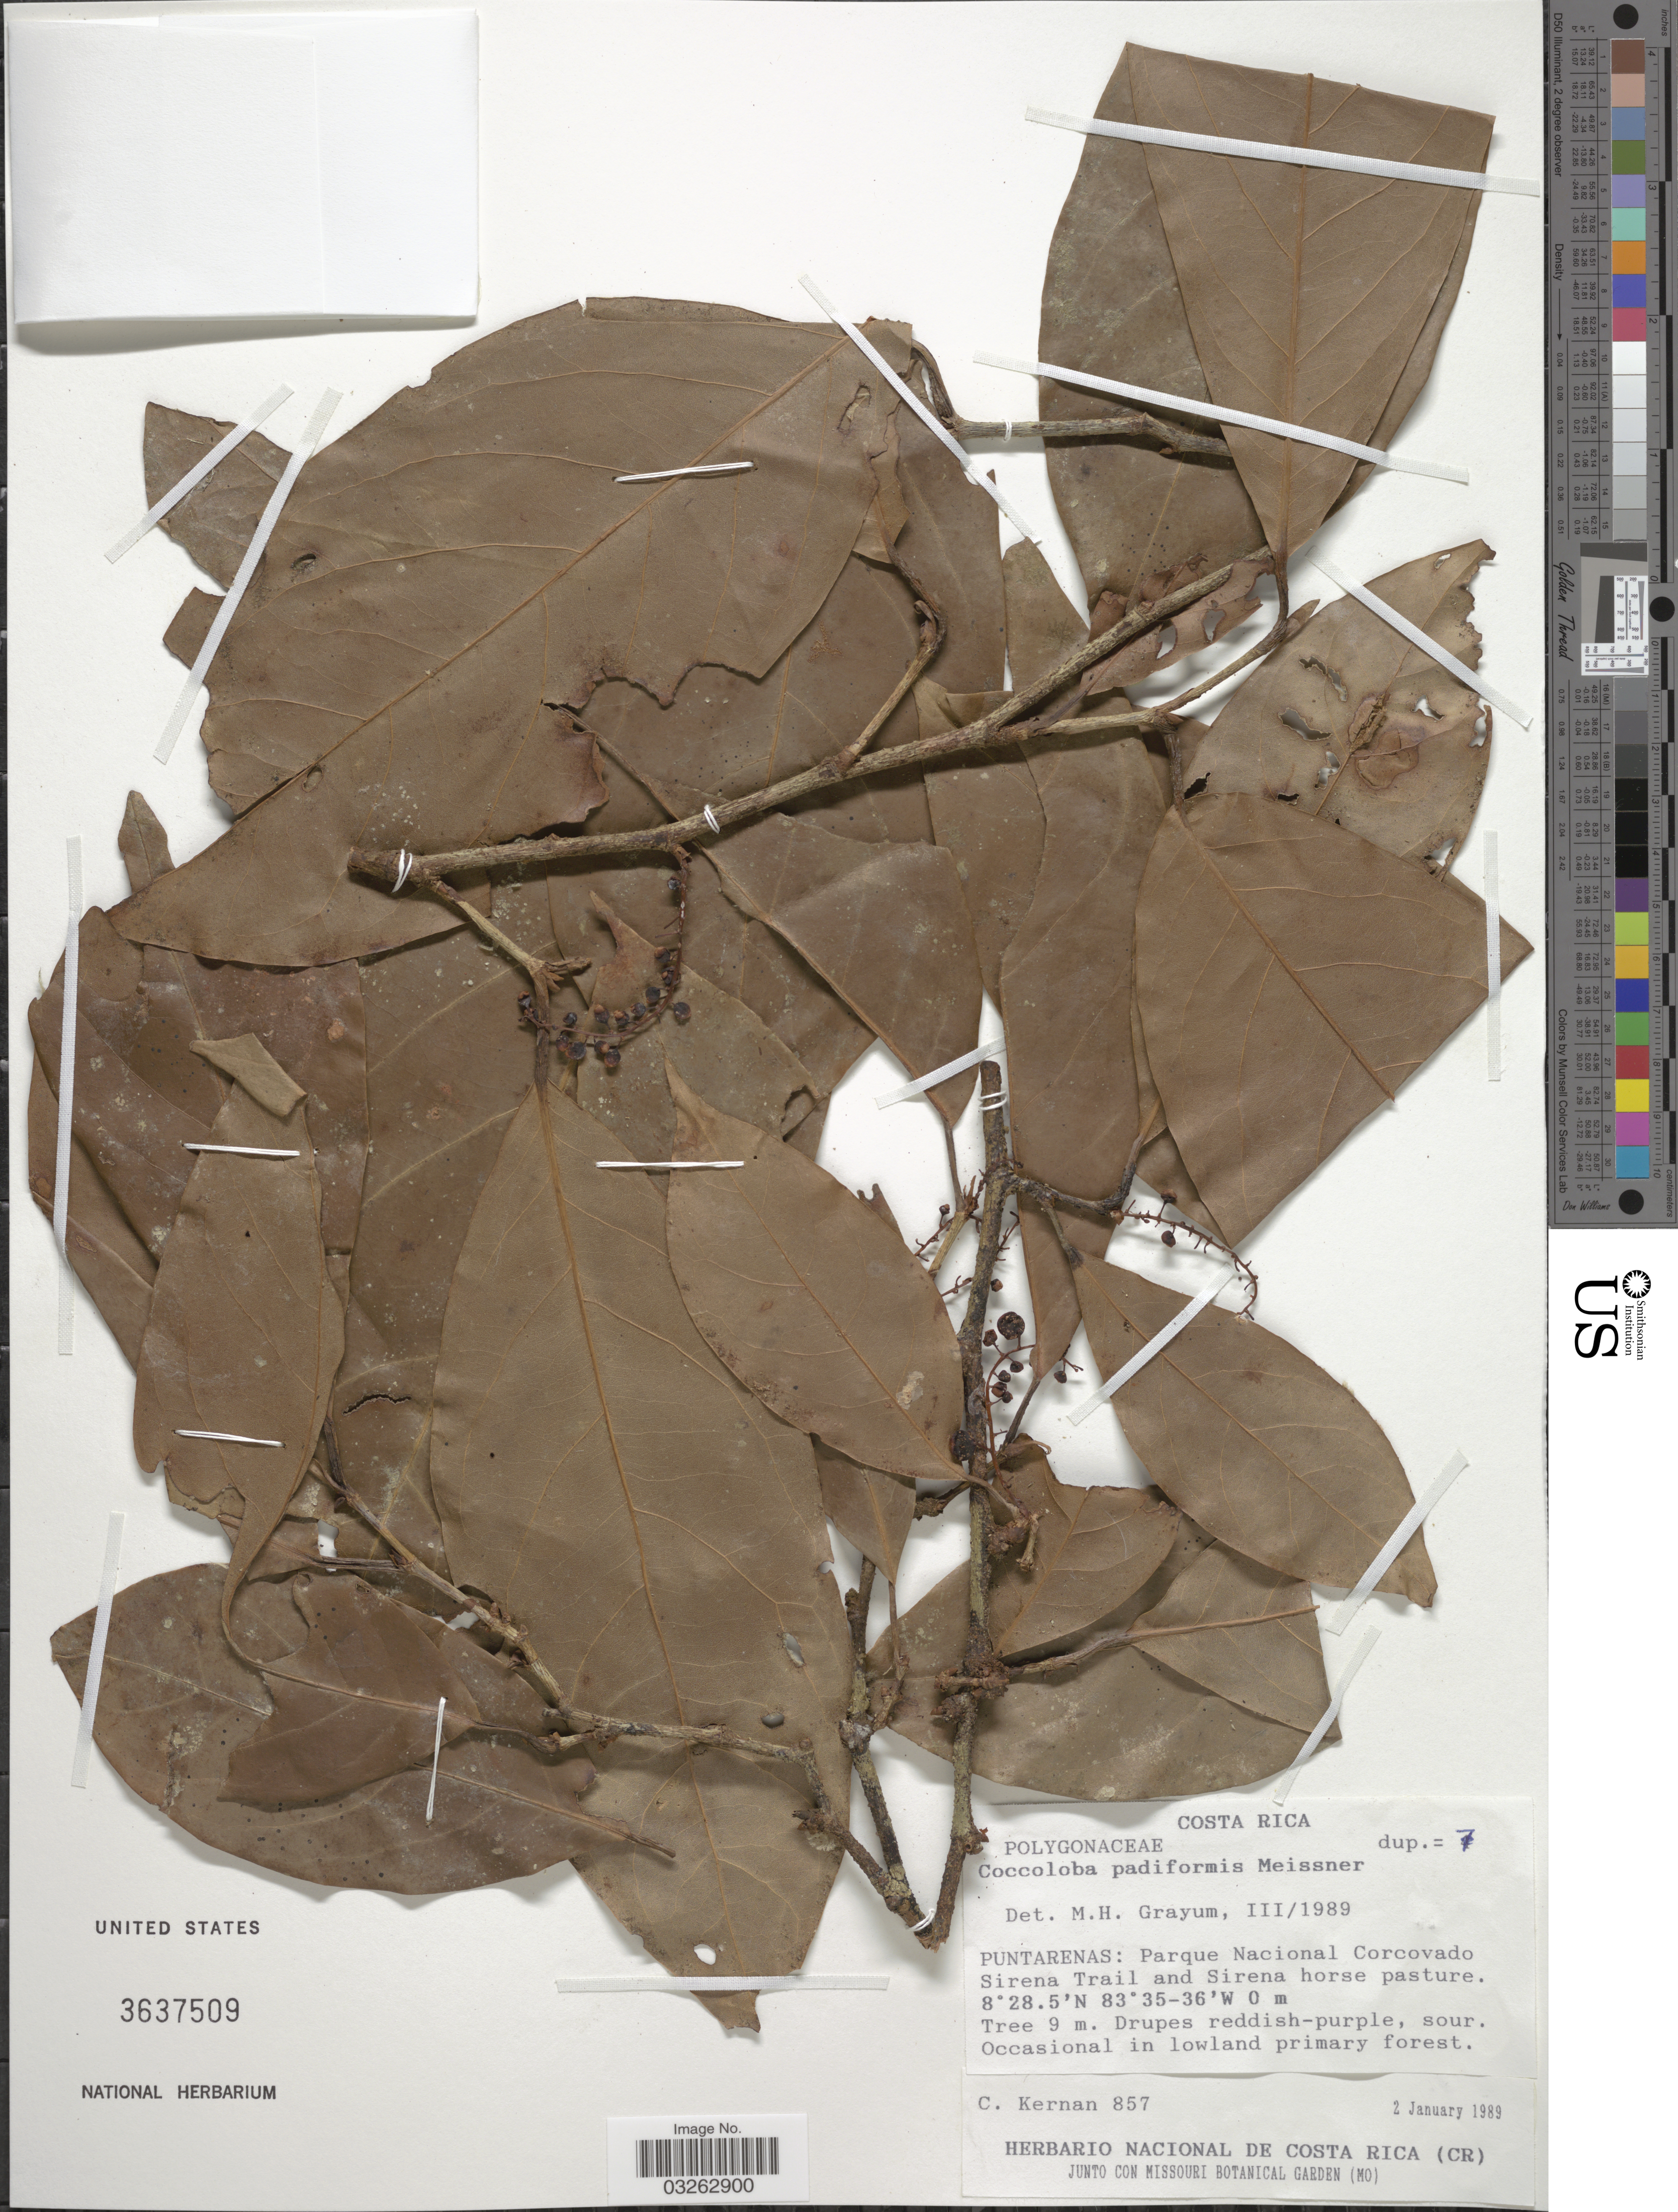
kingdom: Plantae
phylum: Tracheophyta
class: Magnoliopsida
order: Caryophyllales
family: Polygonaceae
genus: Coccoloba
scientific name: Coccoloba padiformis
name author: Meisn.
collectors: C. Kernan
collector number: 857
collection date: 1989-01-02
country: Costa Rica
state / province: Puntarenas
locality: Parque Nacional Corcovado Sirena Trail and Sirena horse pasture.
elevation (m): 0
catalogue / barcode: US 3637509